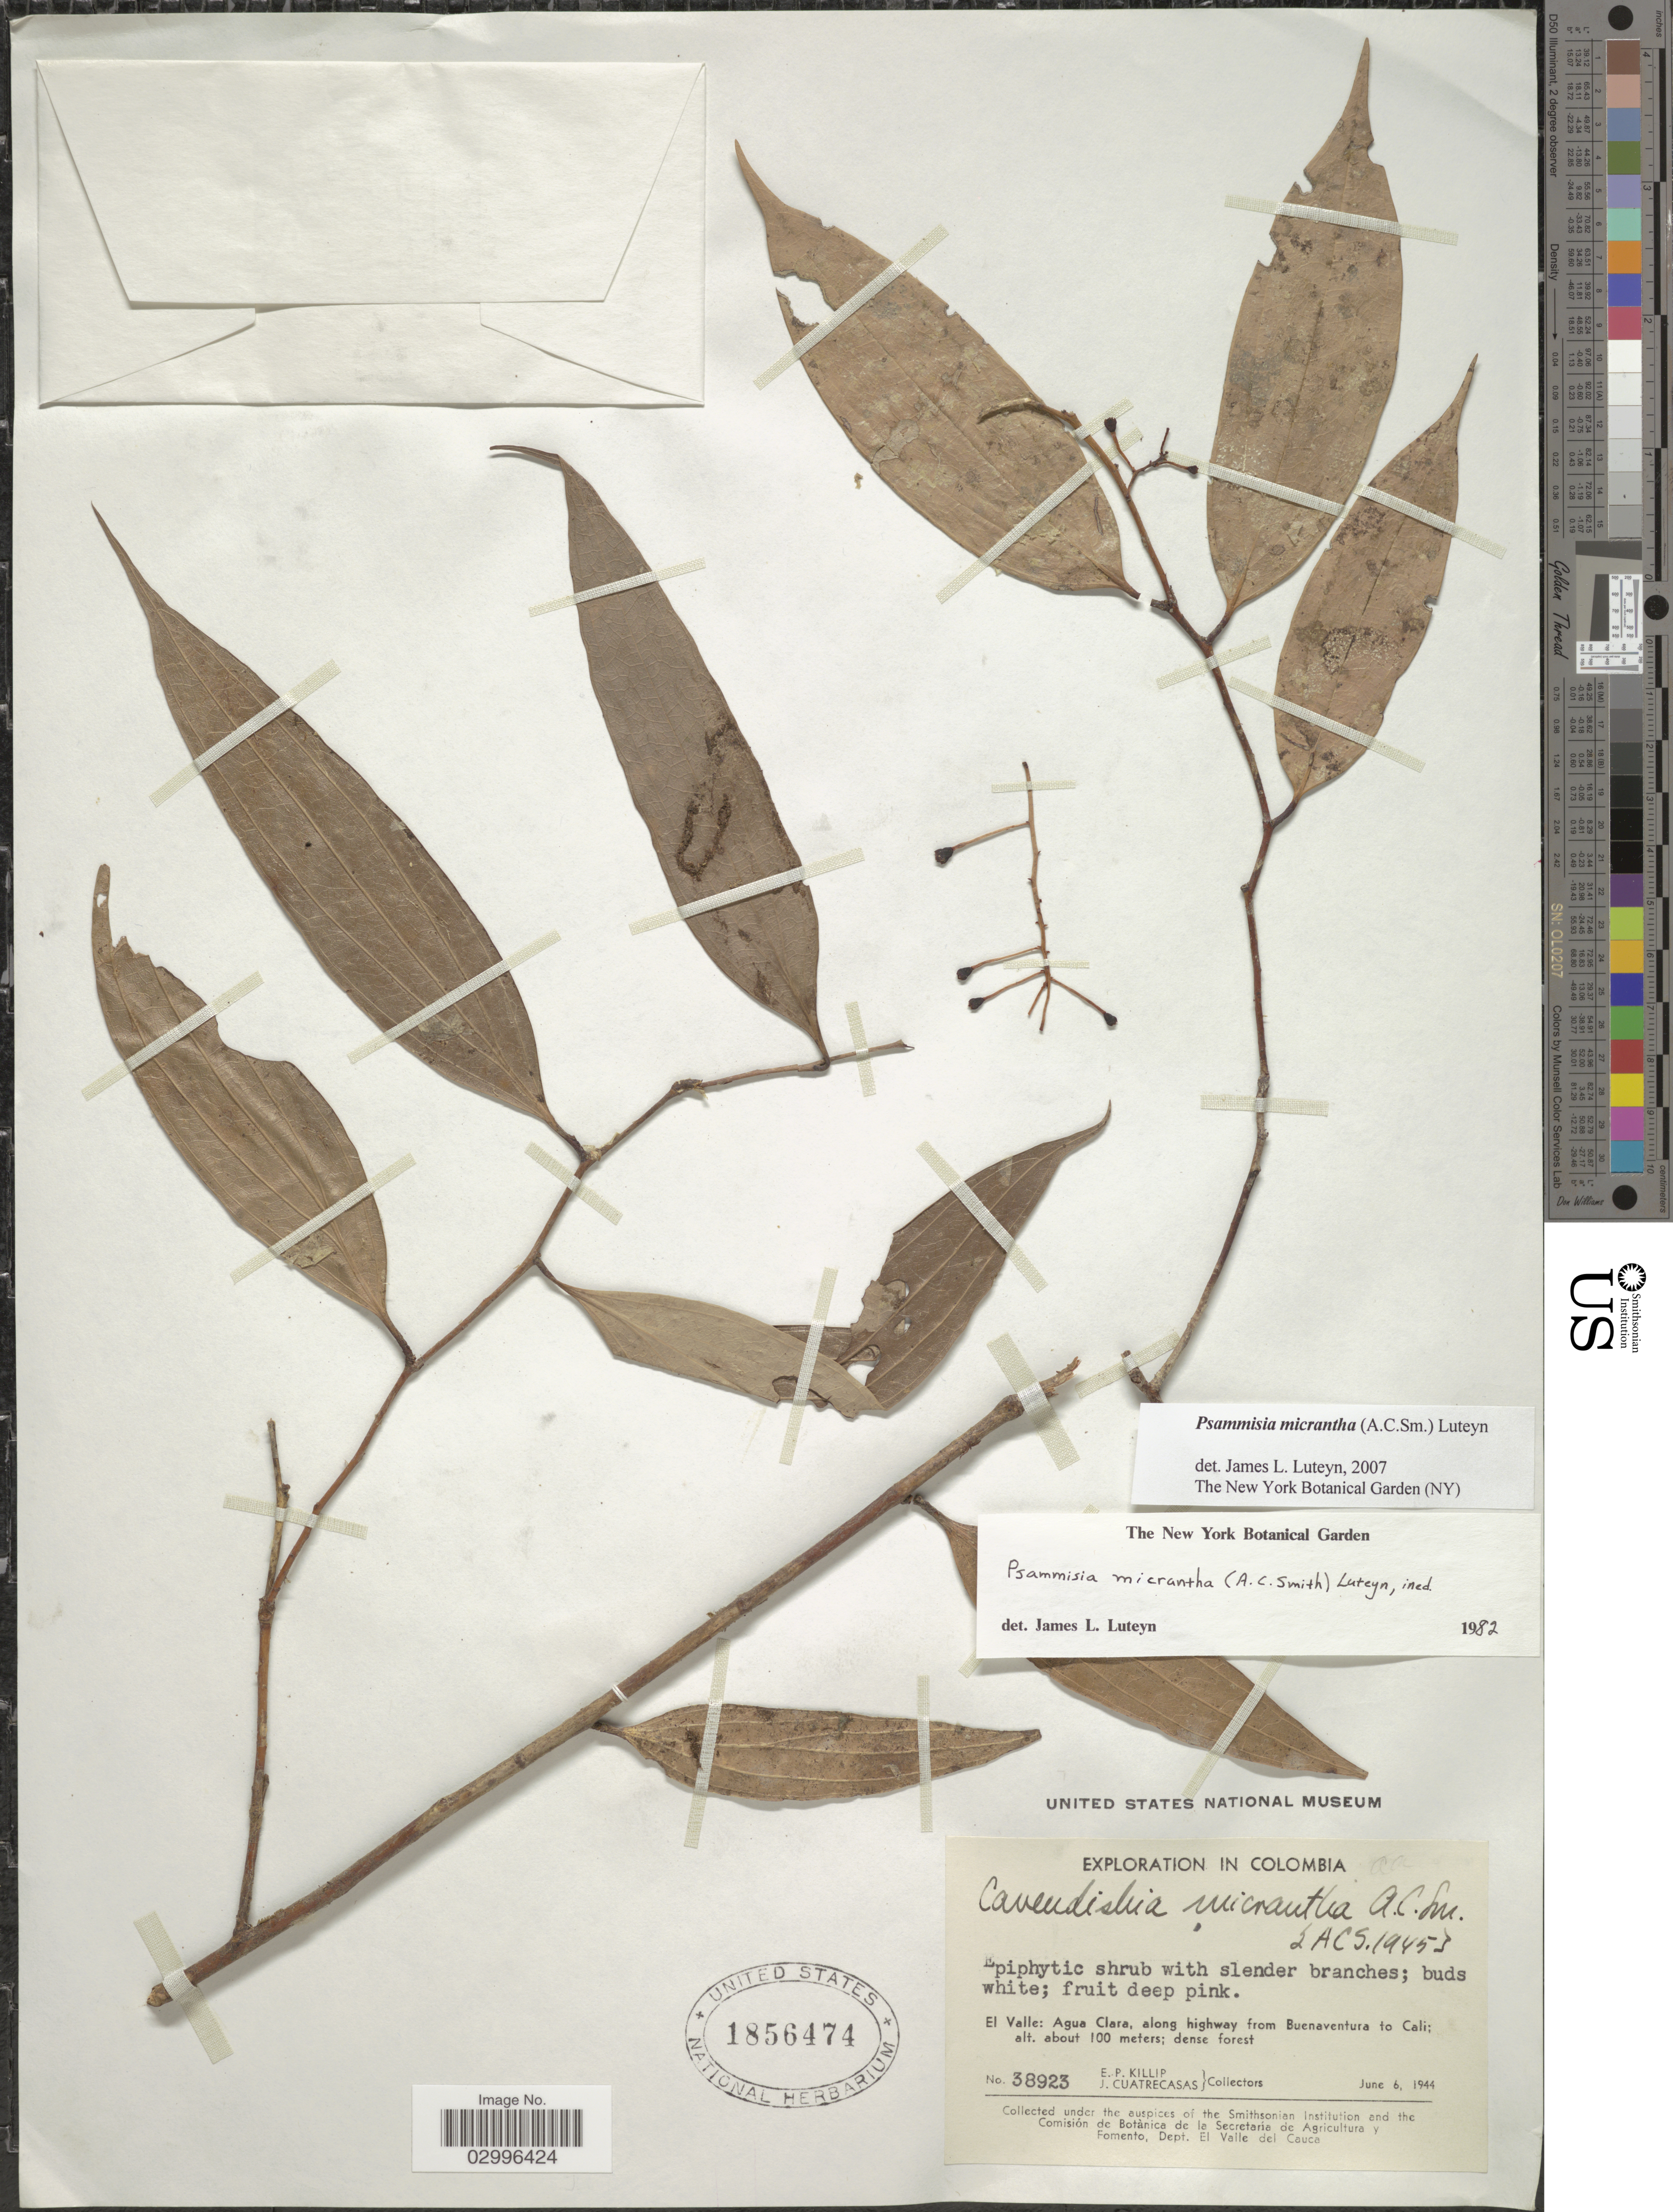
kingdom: Plantae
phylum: Tracheophyta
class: Magnoliopsida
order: Ericales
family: Ericaceae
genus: Psammisia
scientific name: Psammisia micrantha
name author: (A.C. Sm.) Luteyn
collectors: E. P. Killip & J. Cuatrecasas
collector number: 38923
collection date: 1944-06-06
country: Colombia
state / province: Valle del Cauca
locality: El Valle: Agua Clara, along highway from Buenaventura to Cali.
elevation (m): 100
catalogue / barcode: US 1856474